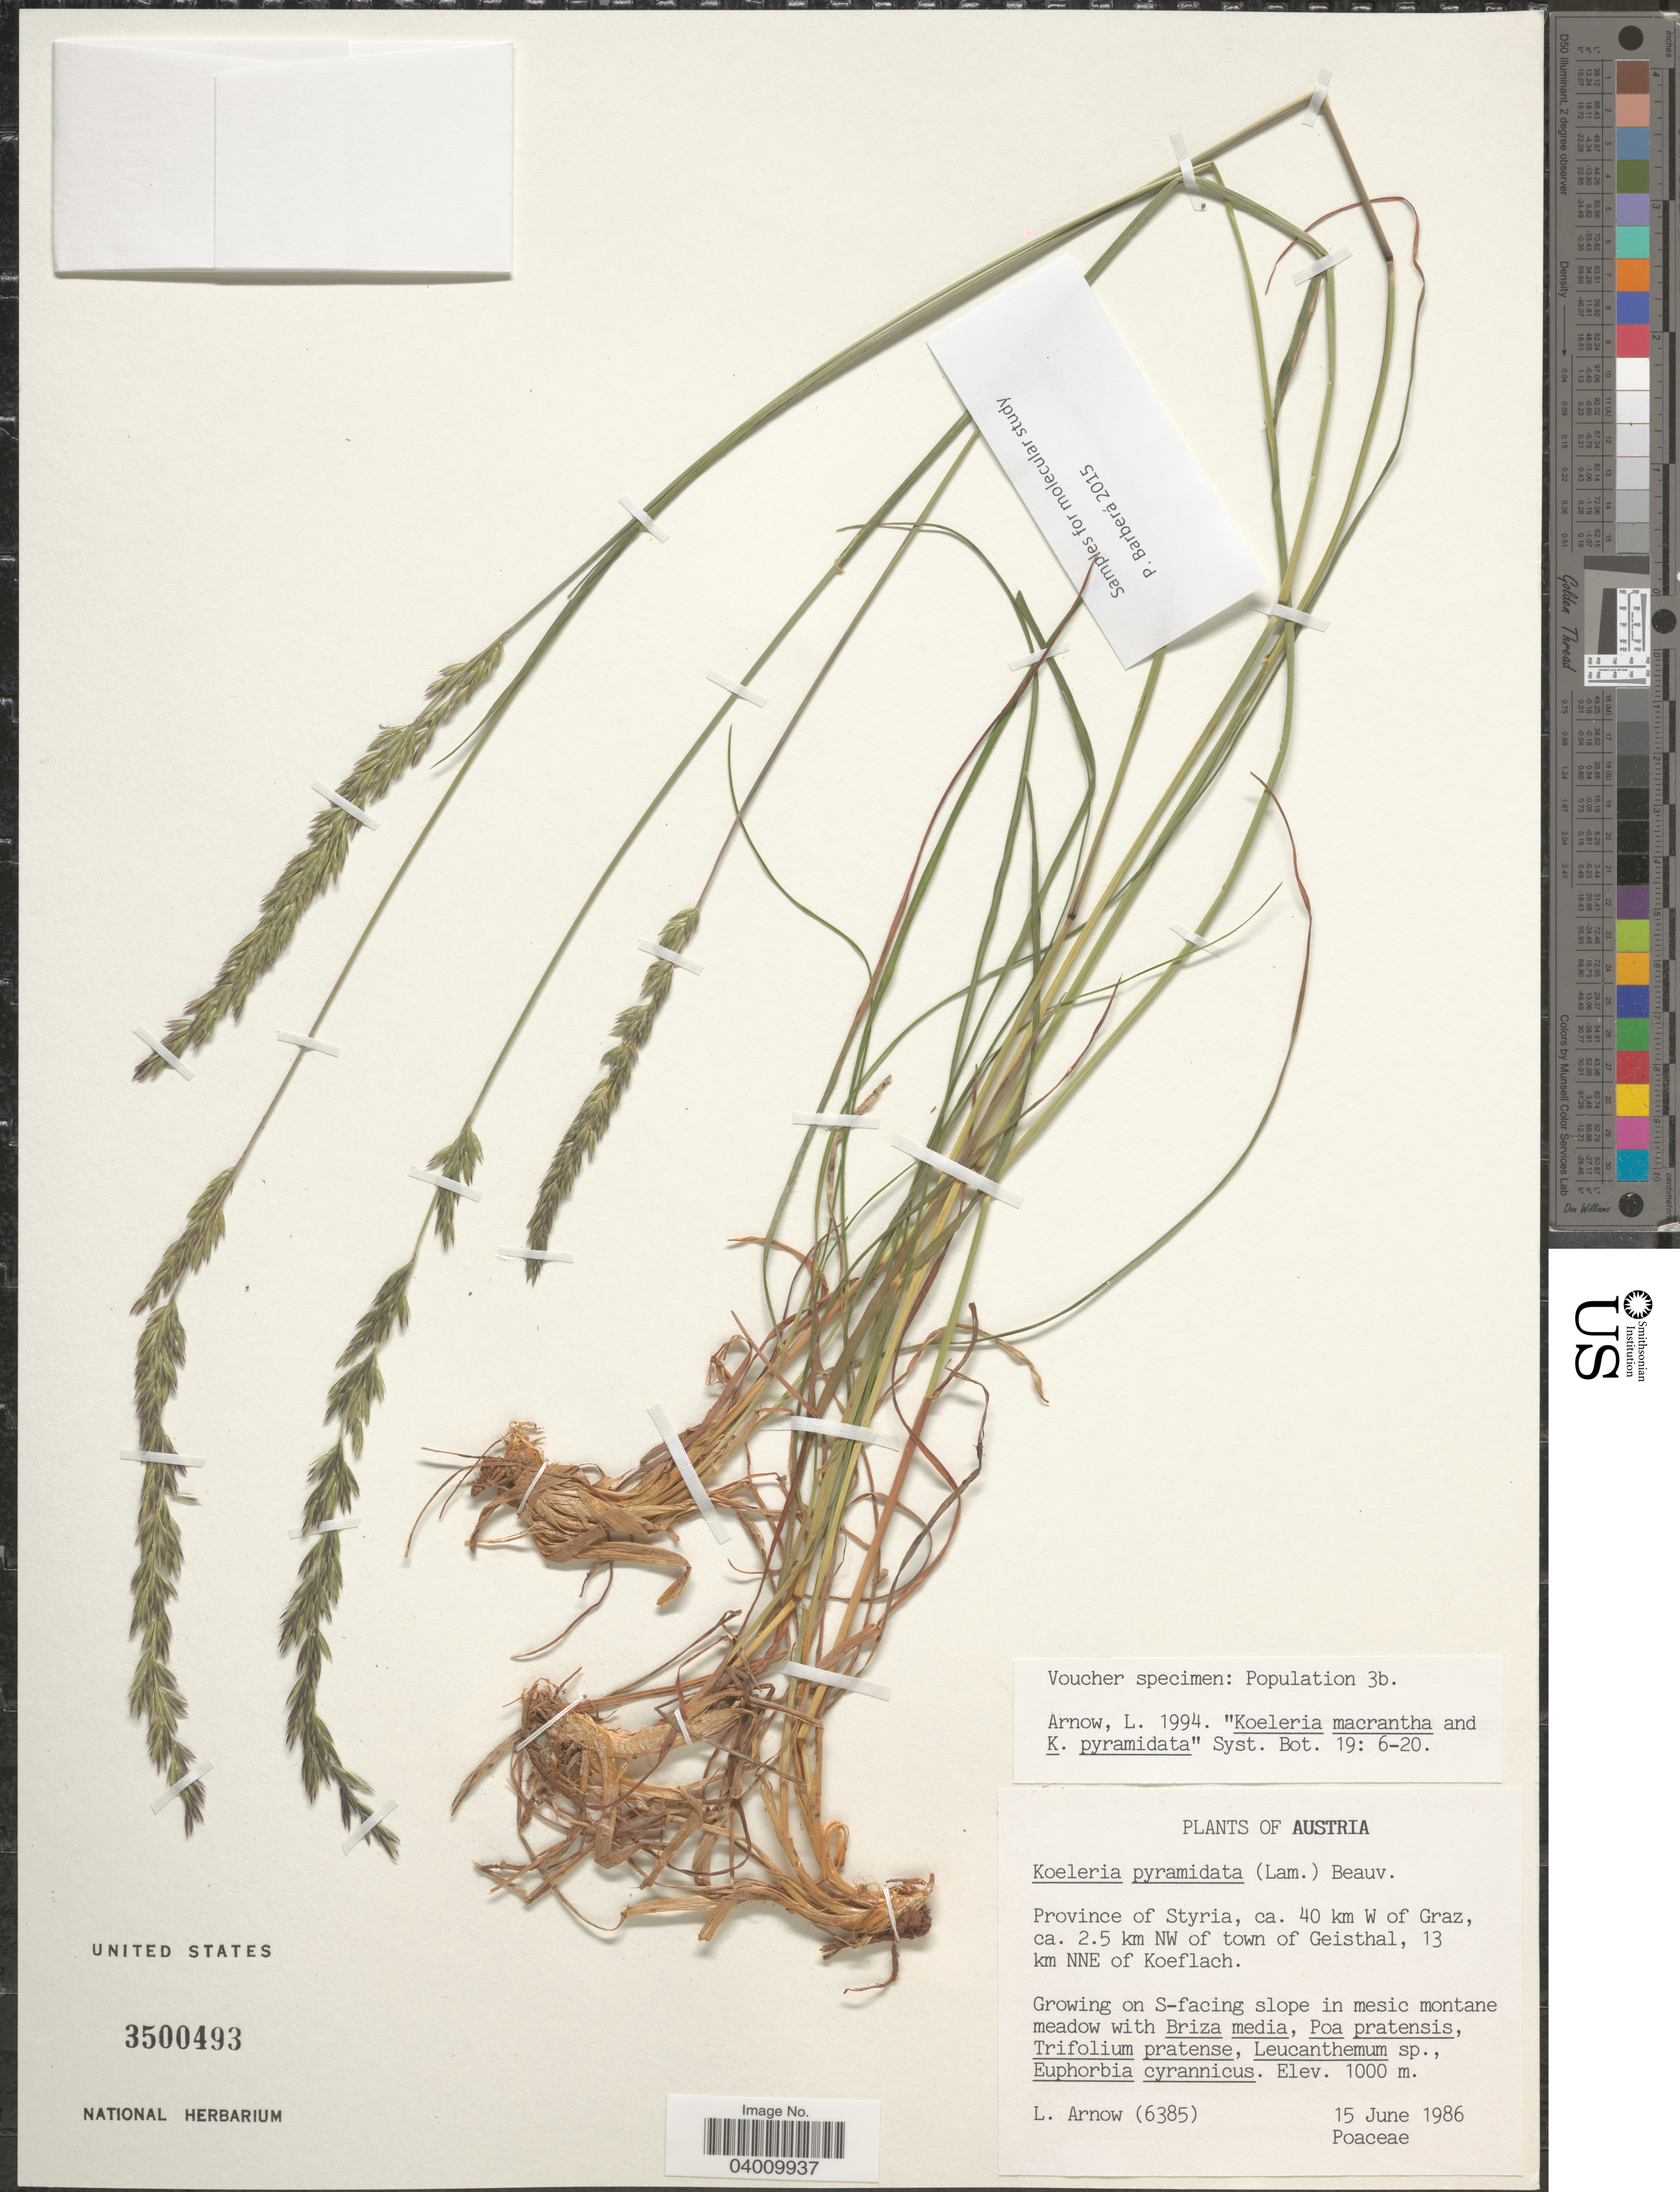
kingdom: Plantae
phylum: Tracheophyta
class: Liliopsida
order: Poales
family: Poaceae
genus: Koeleria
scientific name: Koeleria pyramidata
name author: (Lam.) P. Beauv.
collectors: L. Arnow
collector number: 6385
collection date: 1986-06-15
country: Austria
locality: Province of Styria, ca. 40 km W of Graz, ca. 2.5 km NW of town of Geisthal, 13 km NNE of Koeflach.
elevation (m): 1000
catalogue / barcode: US 3500493